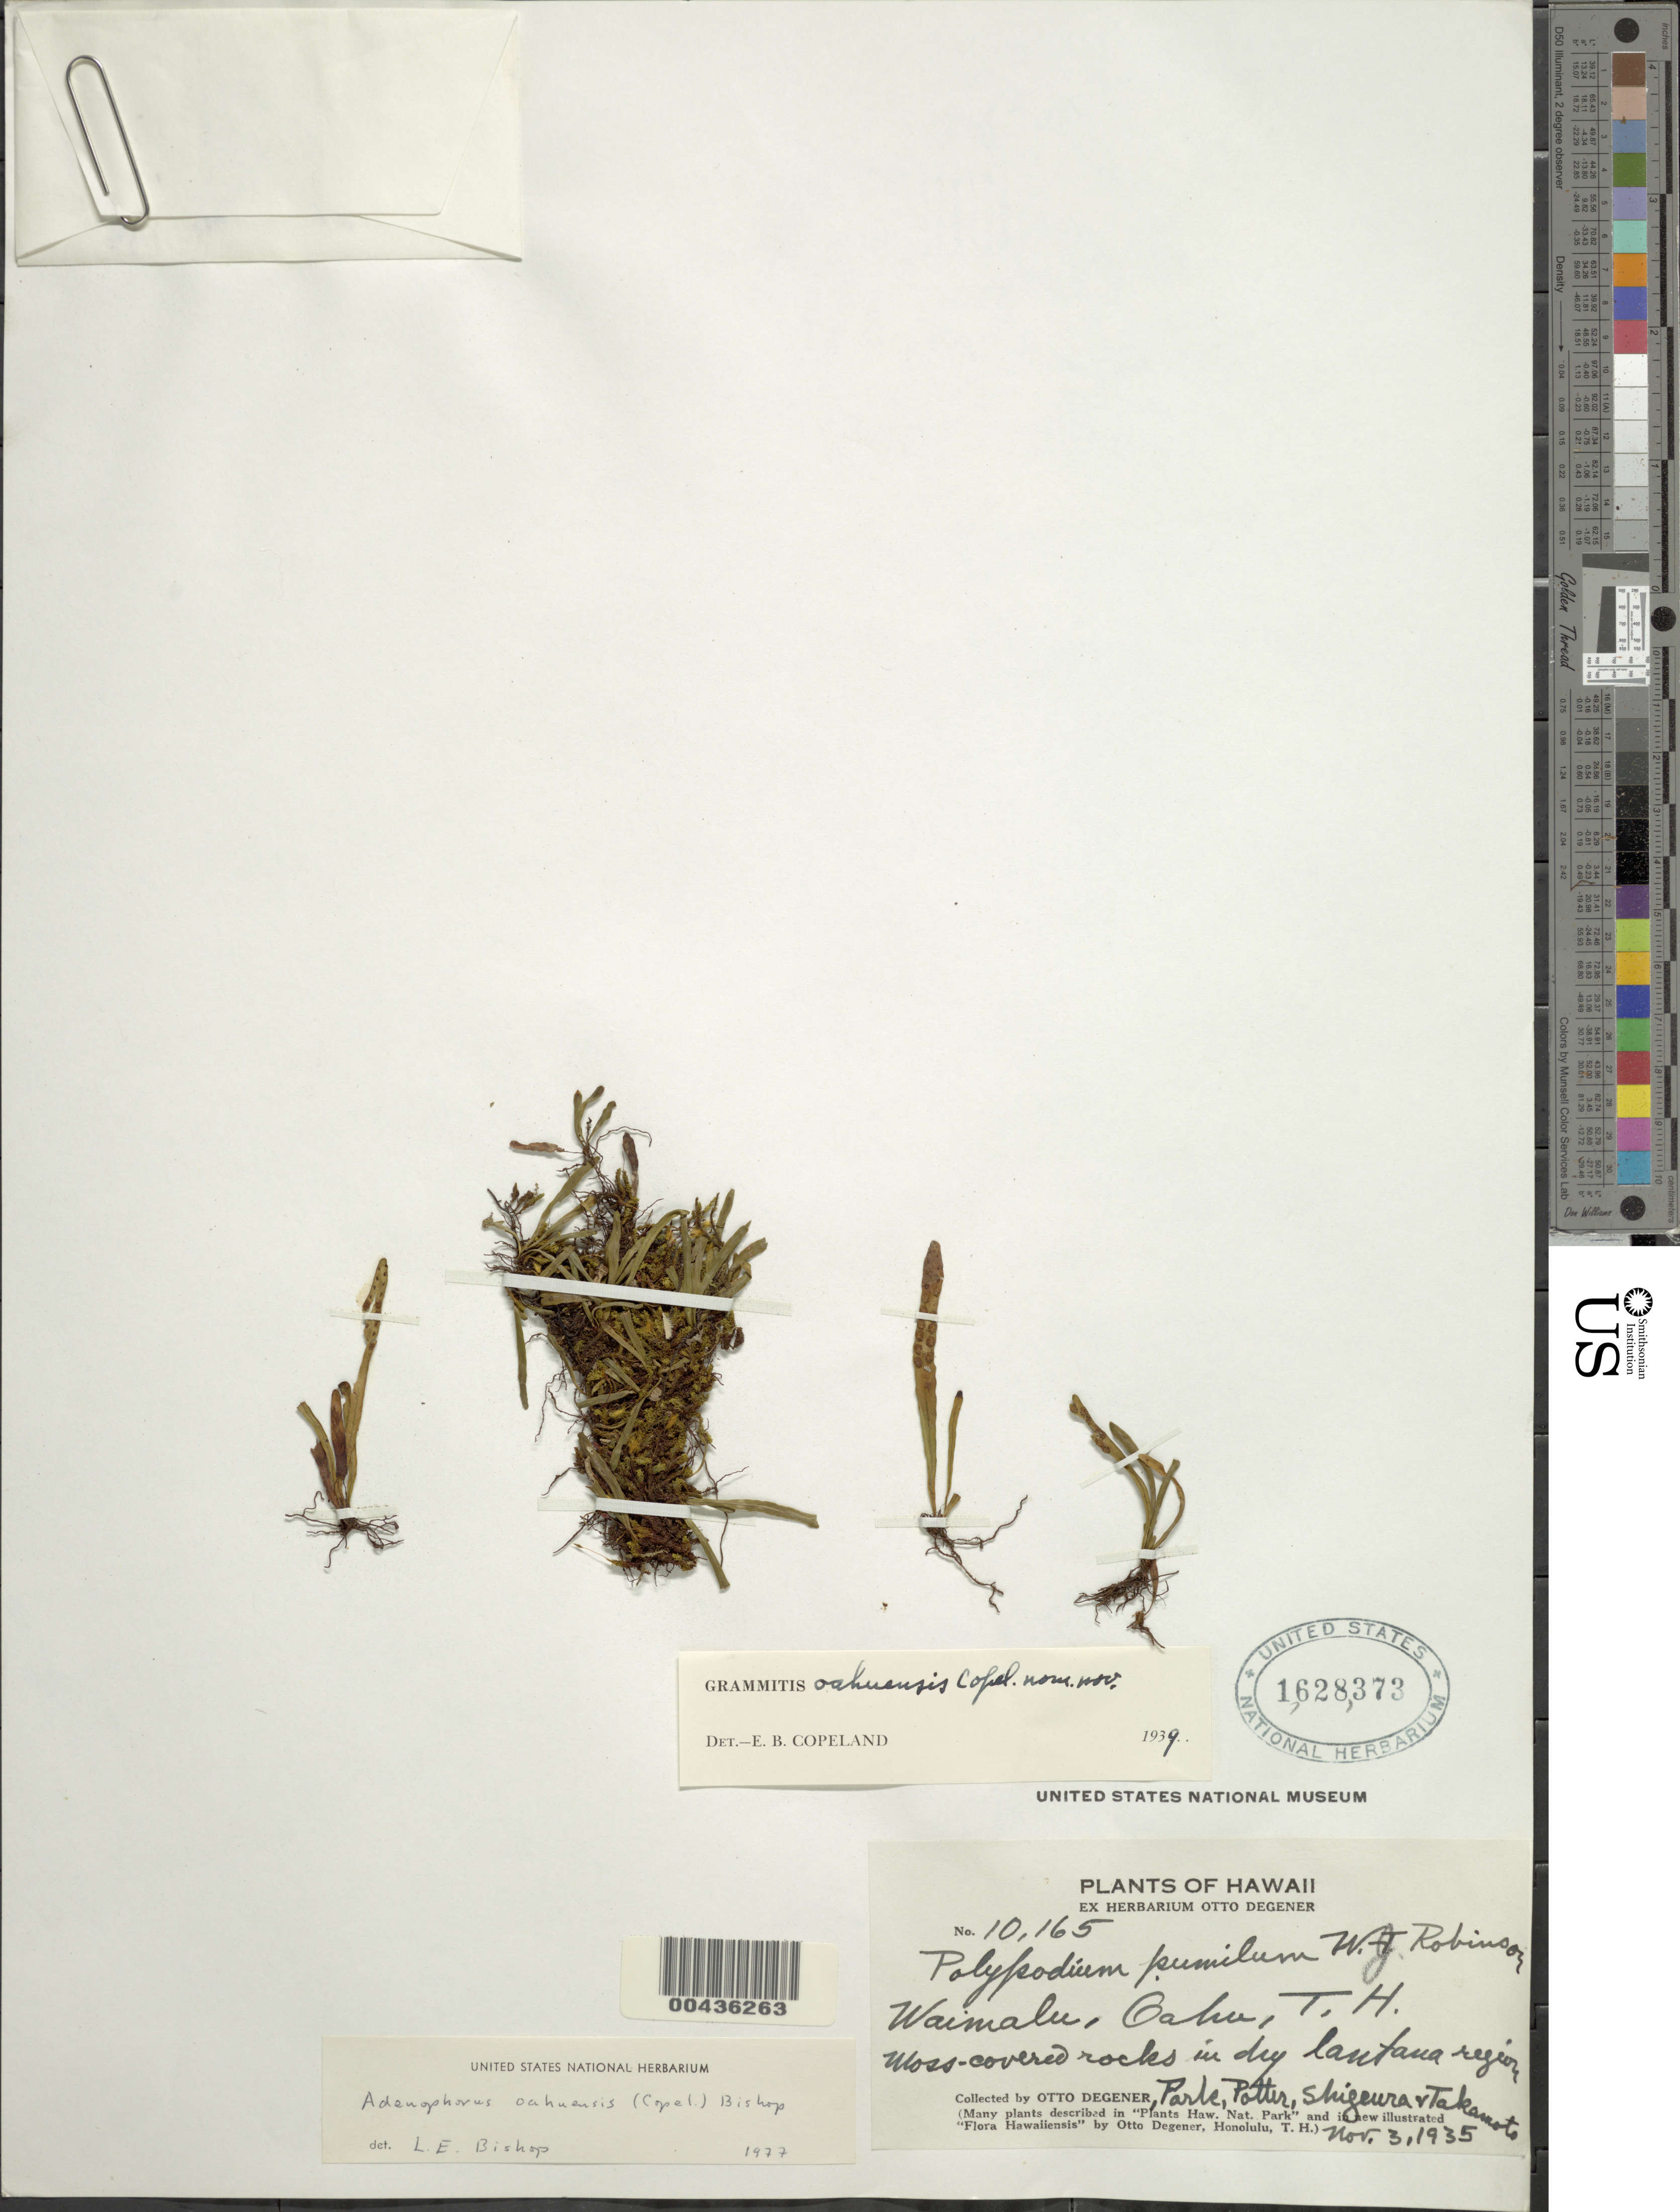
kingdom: Plantae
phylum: Tracheophyta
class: Polypodiopsida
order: Polypodiales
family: Polypodiaceae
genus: Adenophorus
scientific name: Adenophorus oahuensis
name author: (Copel.) L.E. Bishop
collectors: O. Degener, Park, Potter, Shigeura & -. Takamoto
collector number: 10165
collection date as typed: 3 Nov 1935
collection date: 1935-11-03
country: United States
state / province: Hawaii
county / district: Honolulu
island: Oahu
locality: Waimalu, Oahu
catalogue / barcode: US 1628373